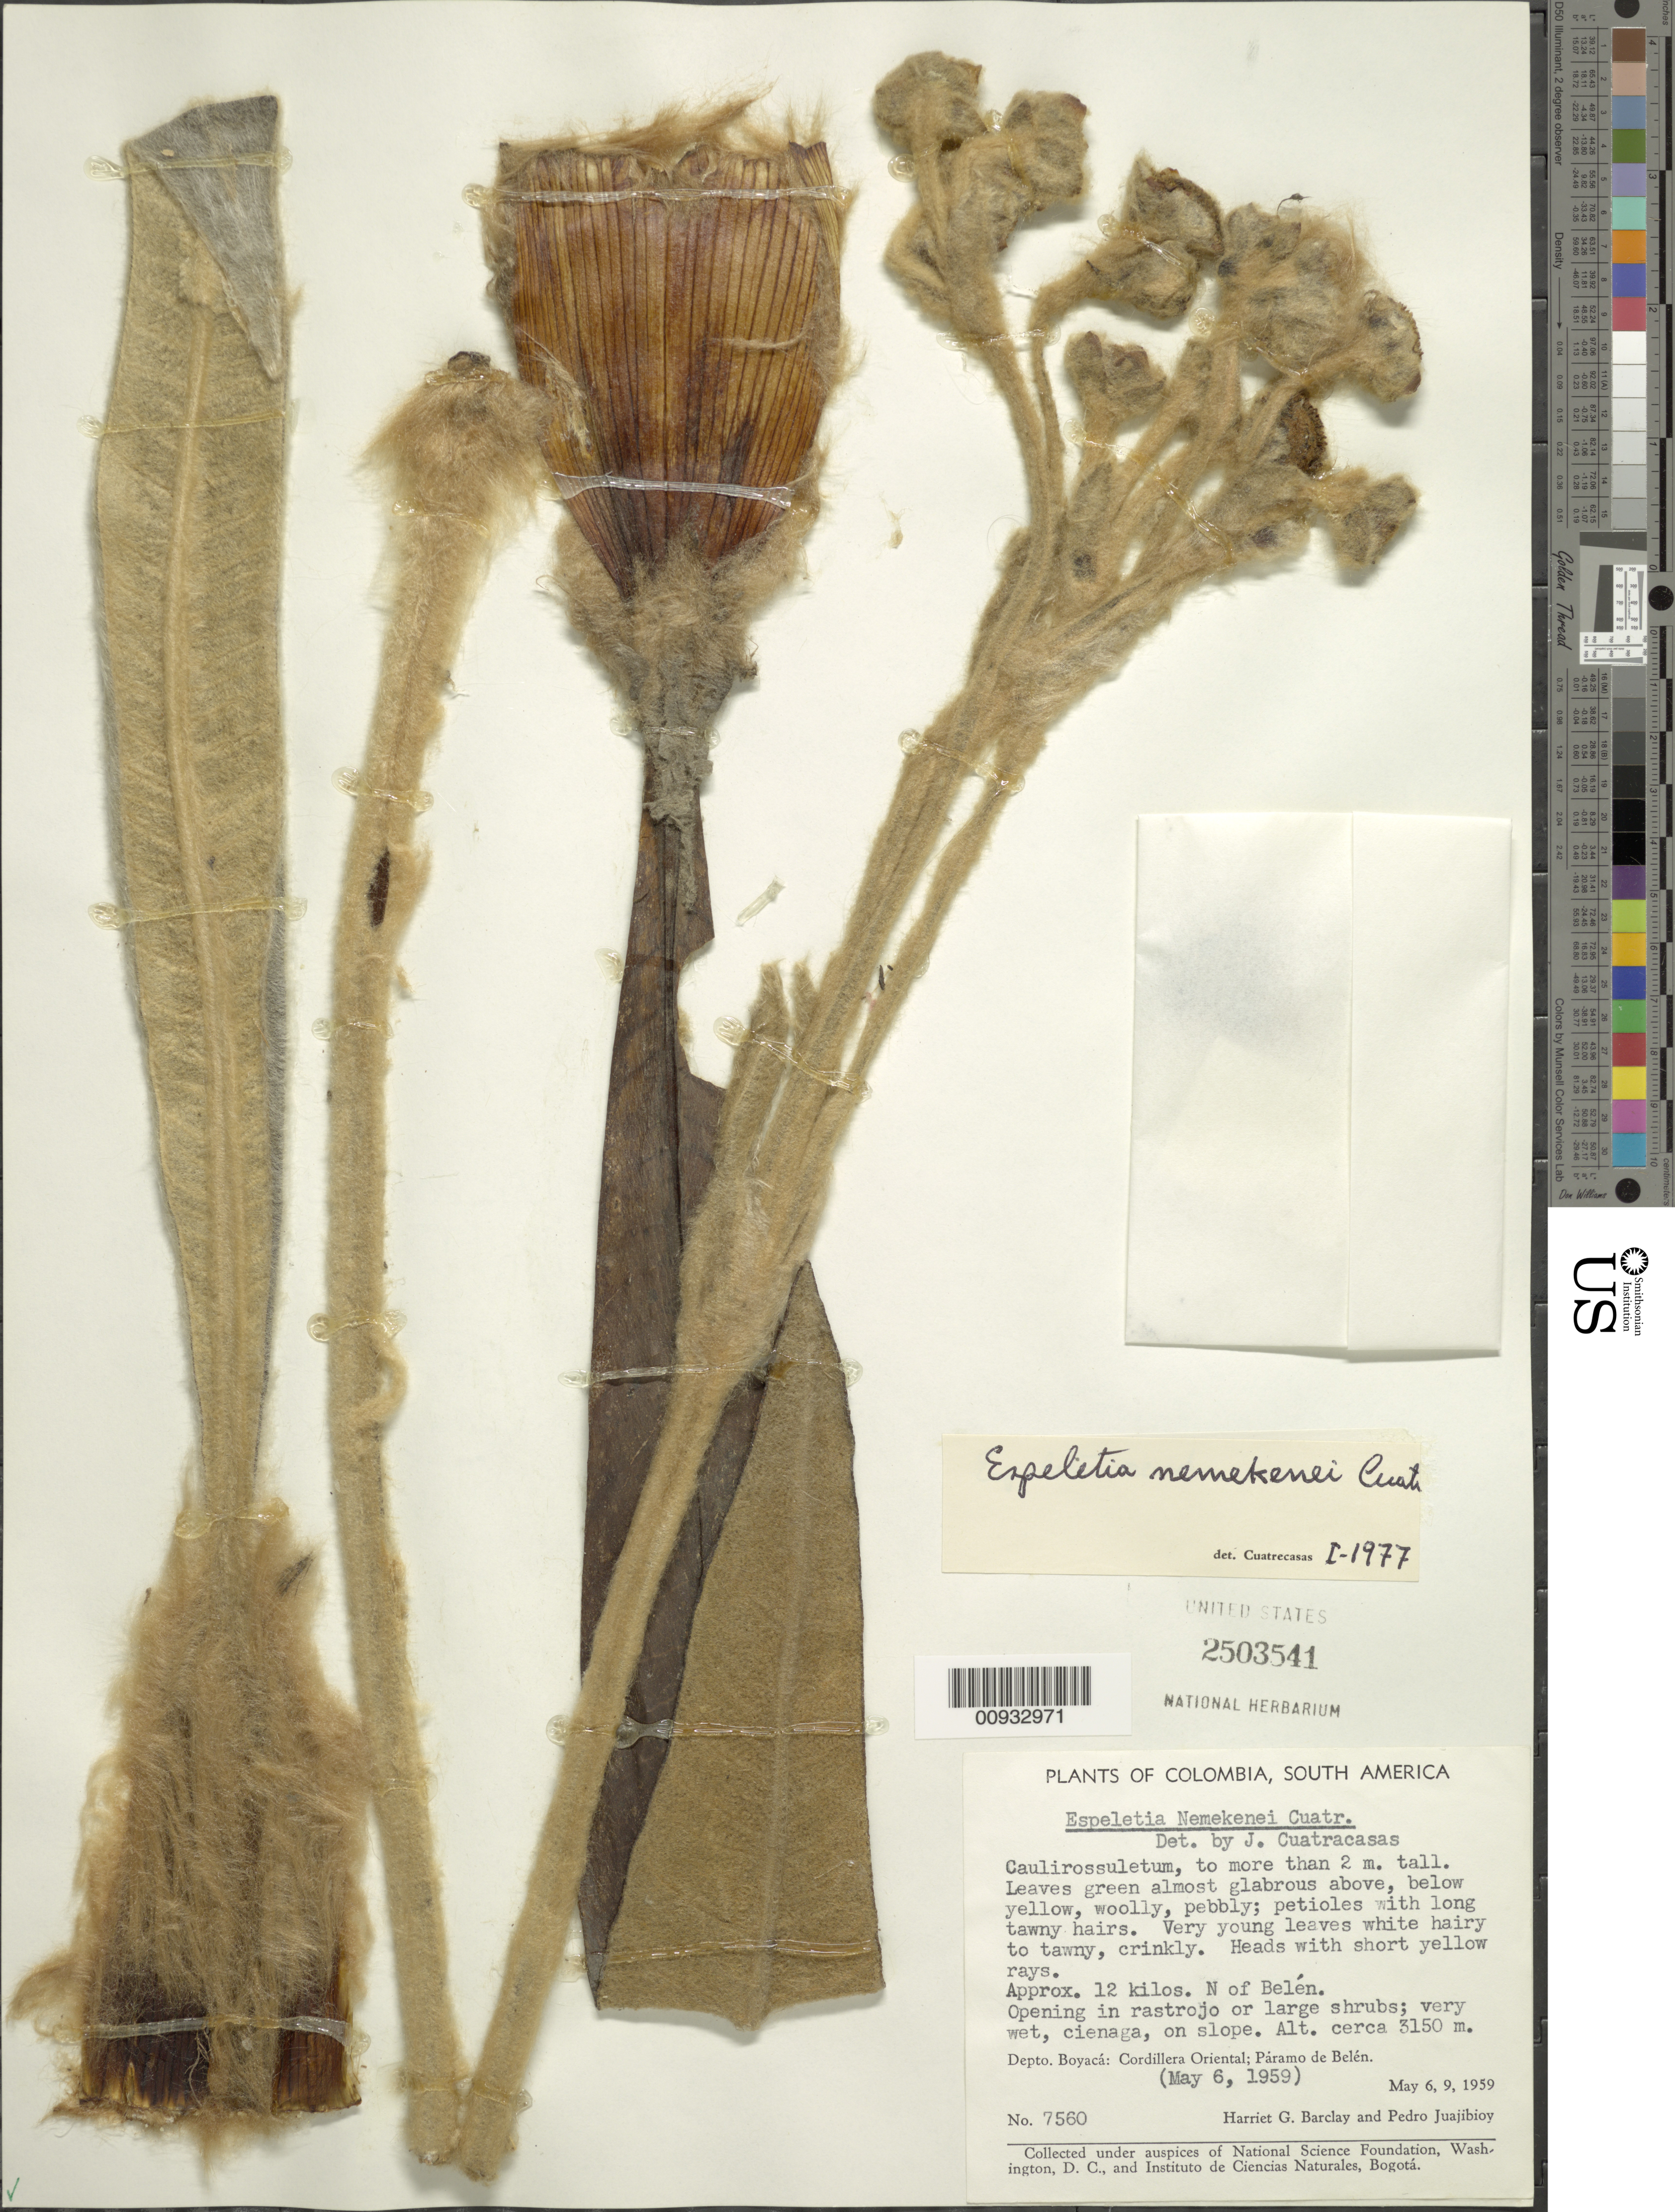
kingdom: Plantae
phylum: Tracheophyta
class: Magnoliopsida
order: Asterales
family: Asteraceae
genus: Espeletia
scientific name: Espeletia nemekenei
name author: Cuatrec.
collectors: H. G. Barclay & P. Juajibioy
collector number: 7560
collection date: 1959-05-06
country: Colombia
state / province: Boyacá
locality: South America, approx. 12 kilos. north of Belen, Cordillera Oriental, Paramo de Belen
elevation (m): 3150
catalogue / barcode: US 2503541